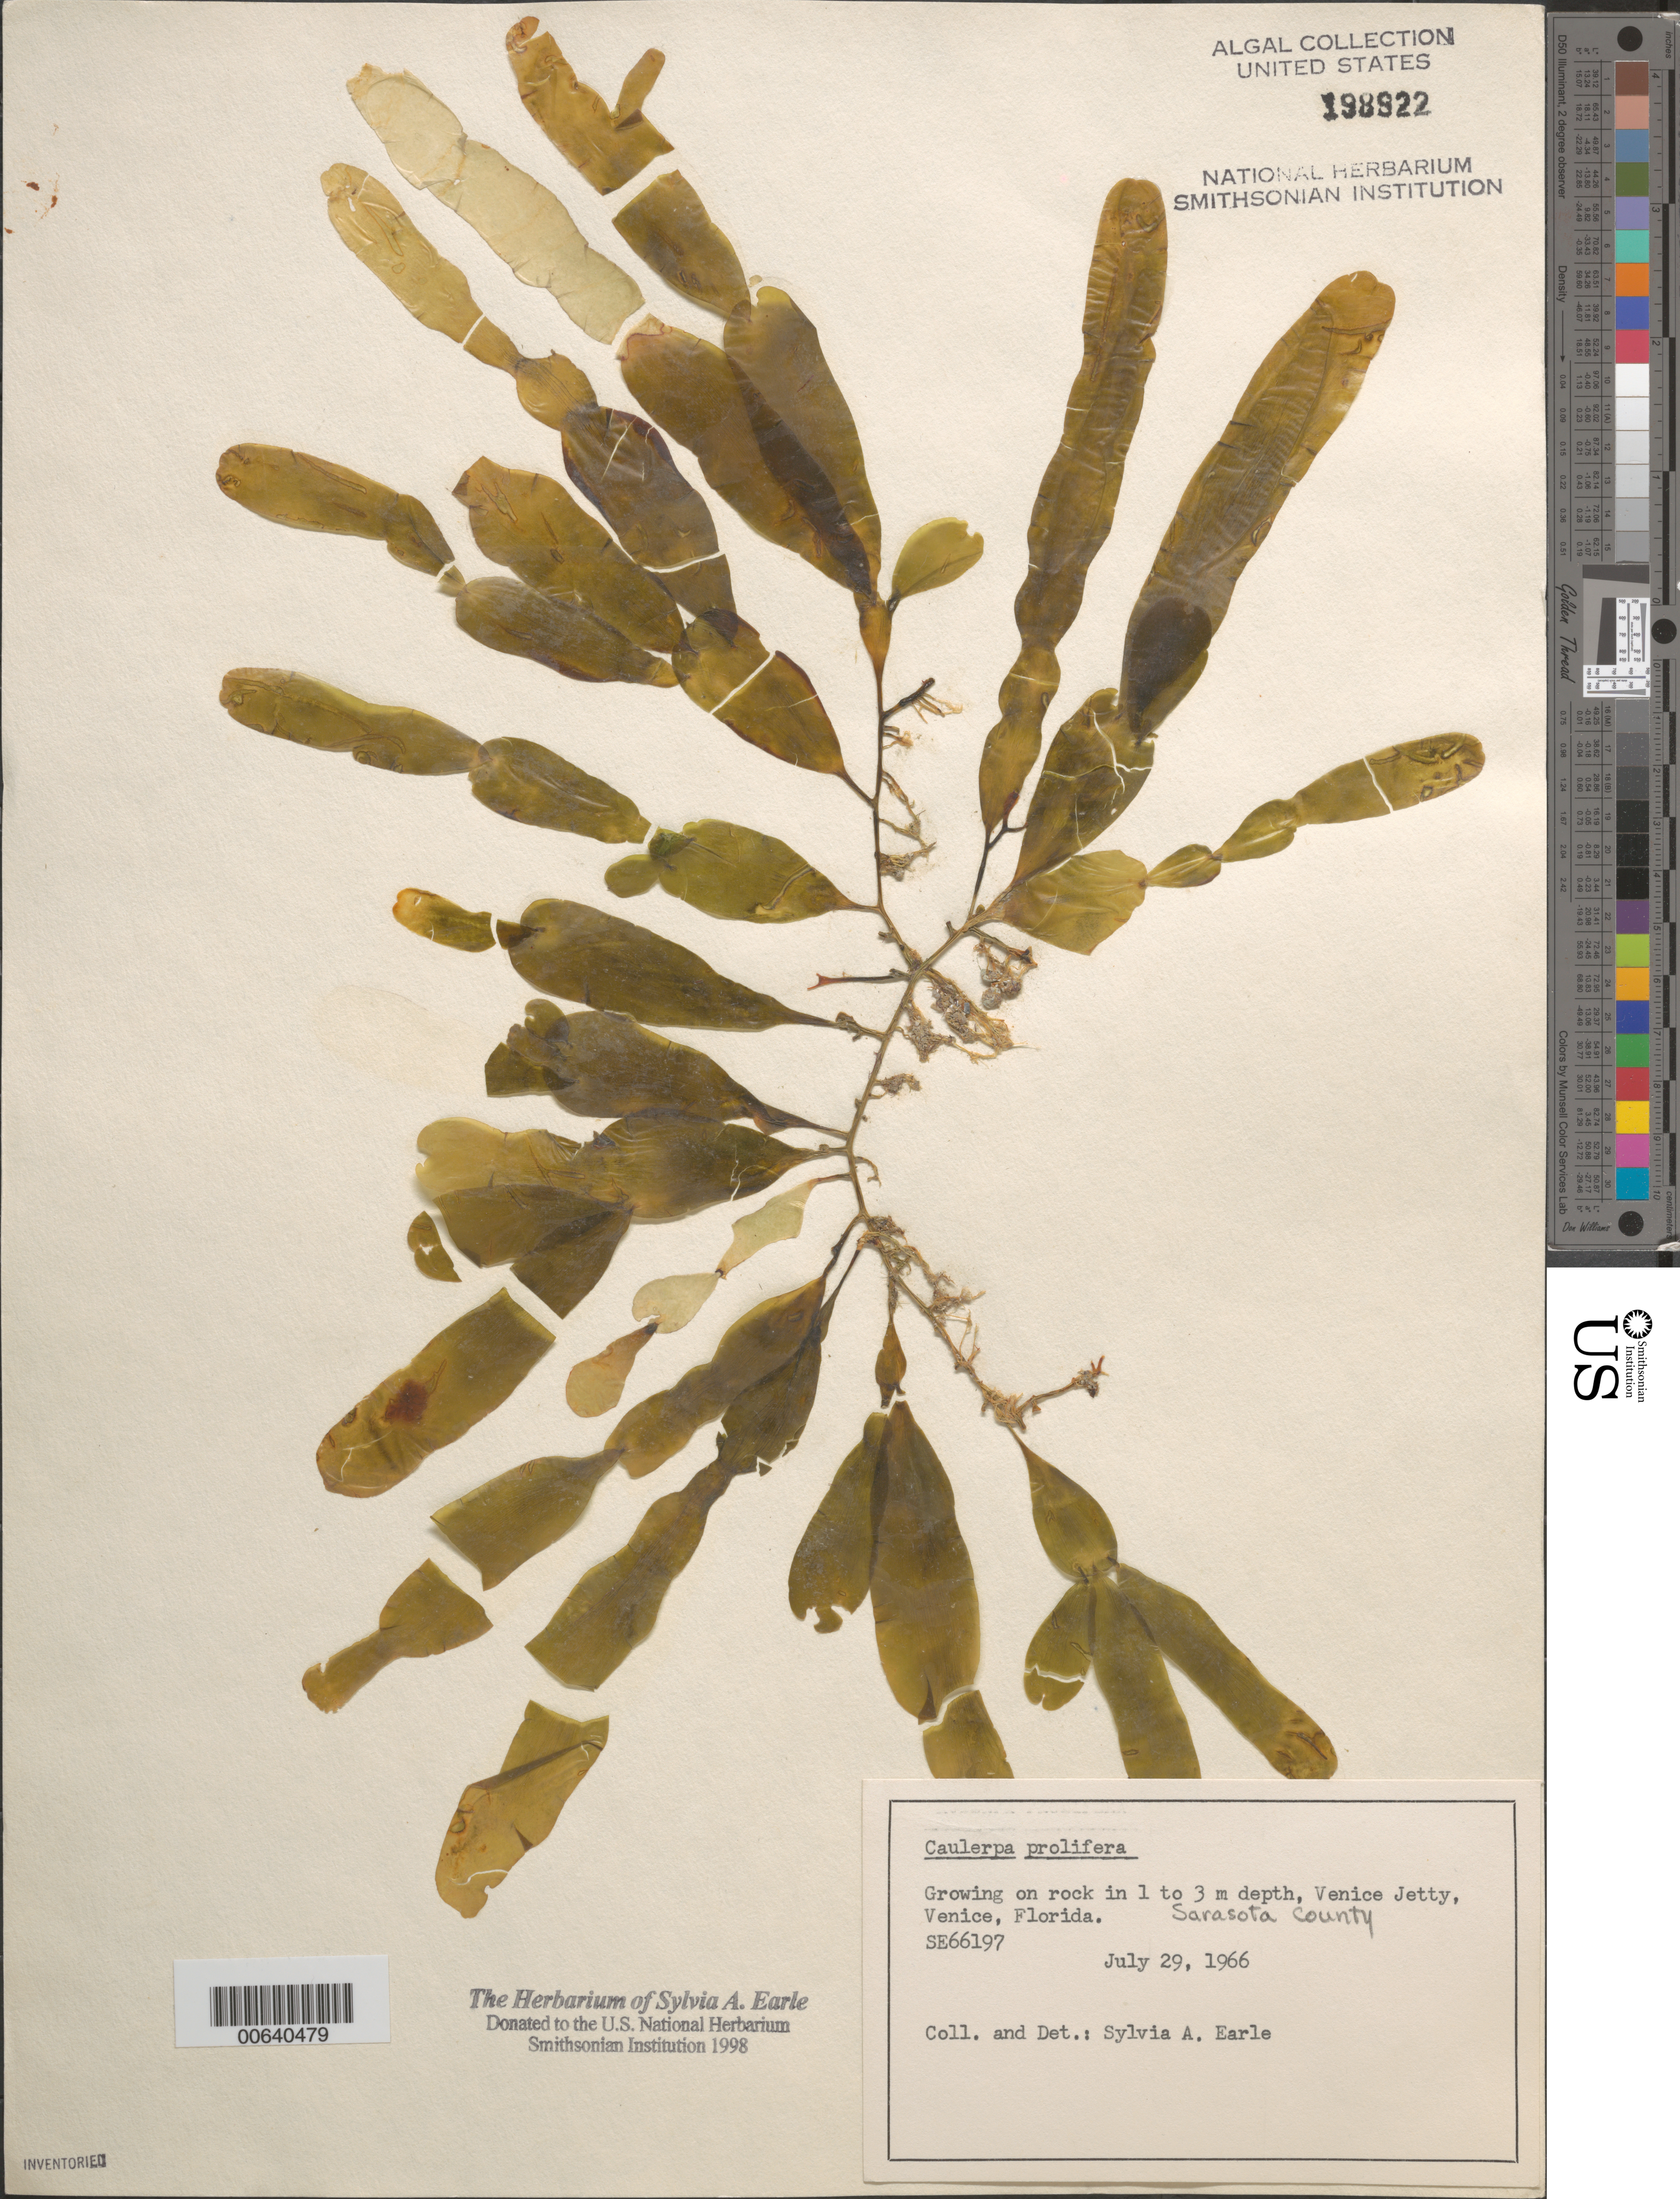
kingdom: Plantae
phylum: Chlorophyta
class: Ulvophyceae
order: Bryopsidales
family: Caulerpaceae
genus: Caulerpa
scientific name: Caulerpa prolifera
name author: (Forssk.) J.V.Lamouroux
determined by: Earle, S. A.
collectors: S. A. Earle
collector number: Se 66197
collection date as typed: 29 Jul 1966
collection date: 1966-07-29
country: United States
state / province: Florida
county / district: Sarasota County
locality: Venice jetty, Venice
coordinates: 27 6.8'N, 82 28'W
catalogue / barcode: US 198922